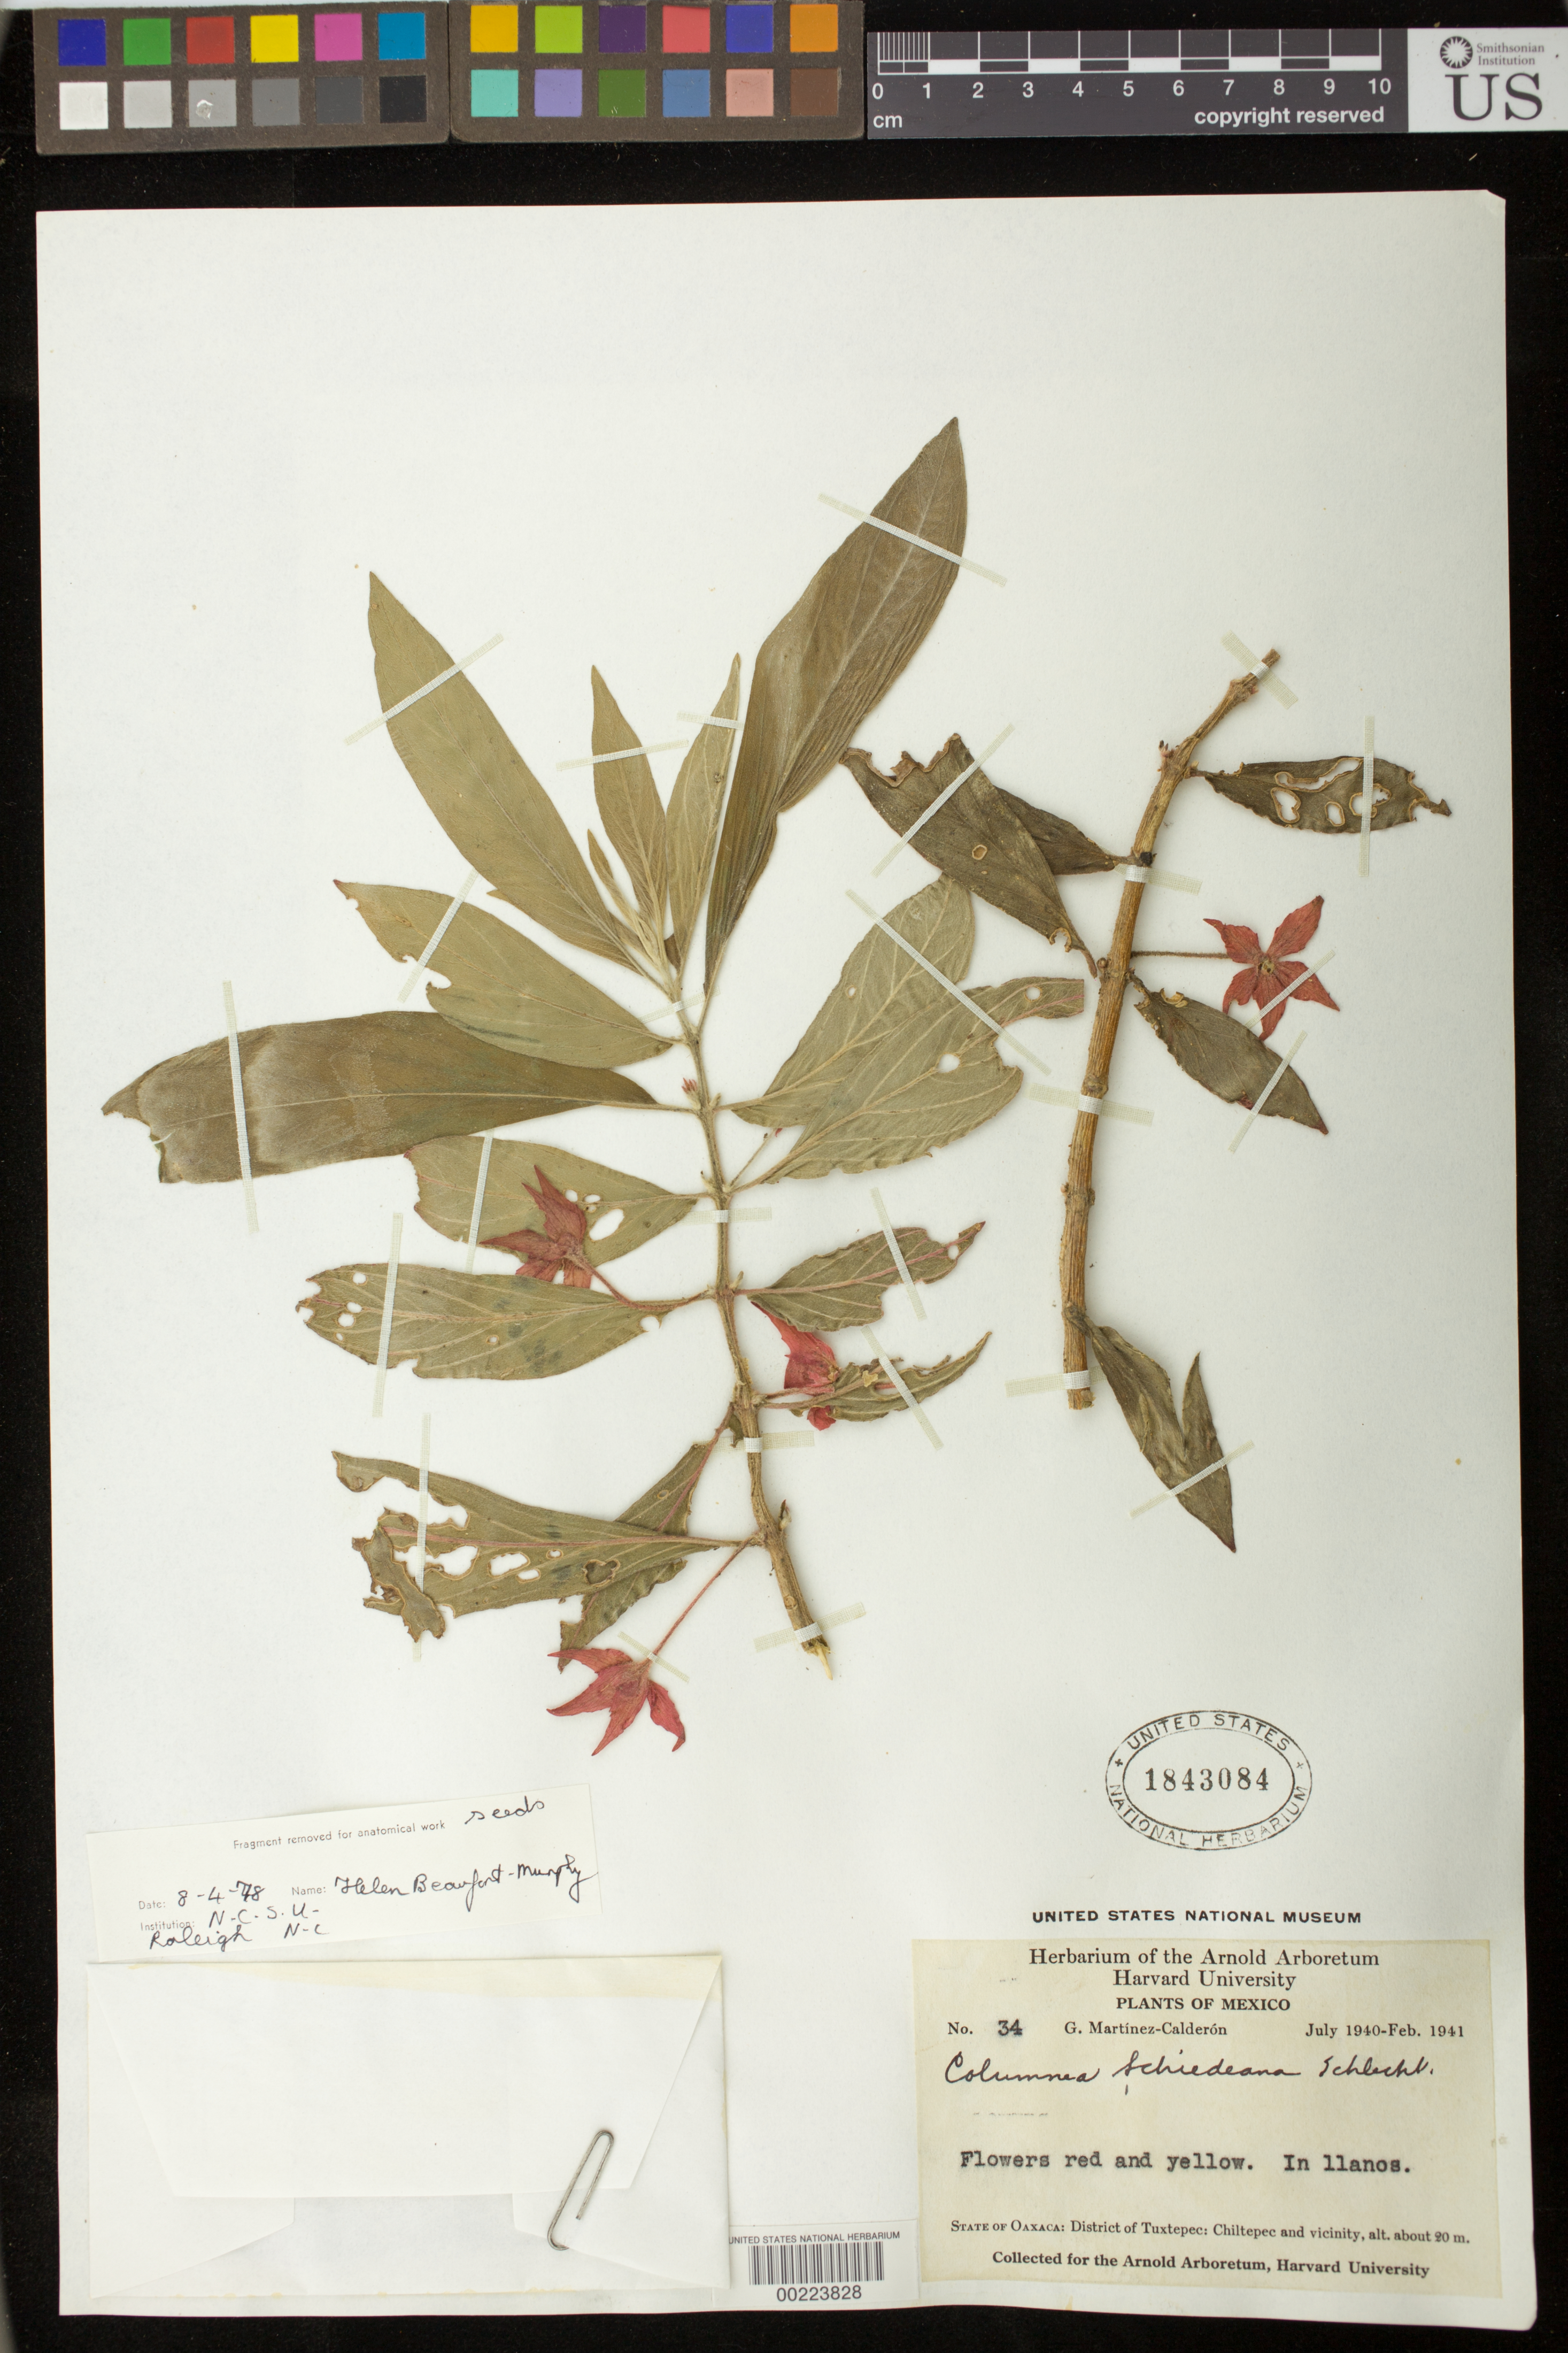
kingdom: Plantae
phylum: Tracheophyta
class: Magnoliopsida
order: Lamiales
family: Gesneriaceae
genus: Columnea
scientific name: Columnea schiedeana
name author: Schltdl.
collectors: G. Martinez C.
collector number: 34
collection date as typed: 1940-41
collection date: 1940/1941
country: Mexico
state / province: Oaxaca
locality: District of Tuxtepec, Chiltepec and vicinity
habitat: In llanos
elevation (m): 20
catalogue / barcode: US 1843084